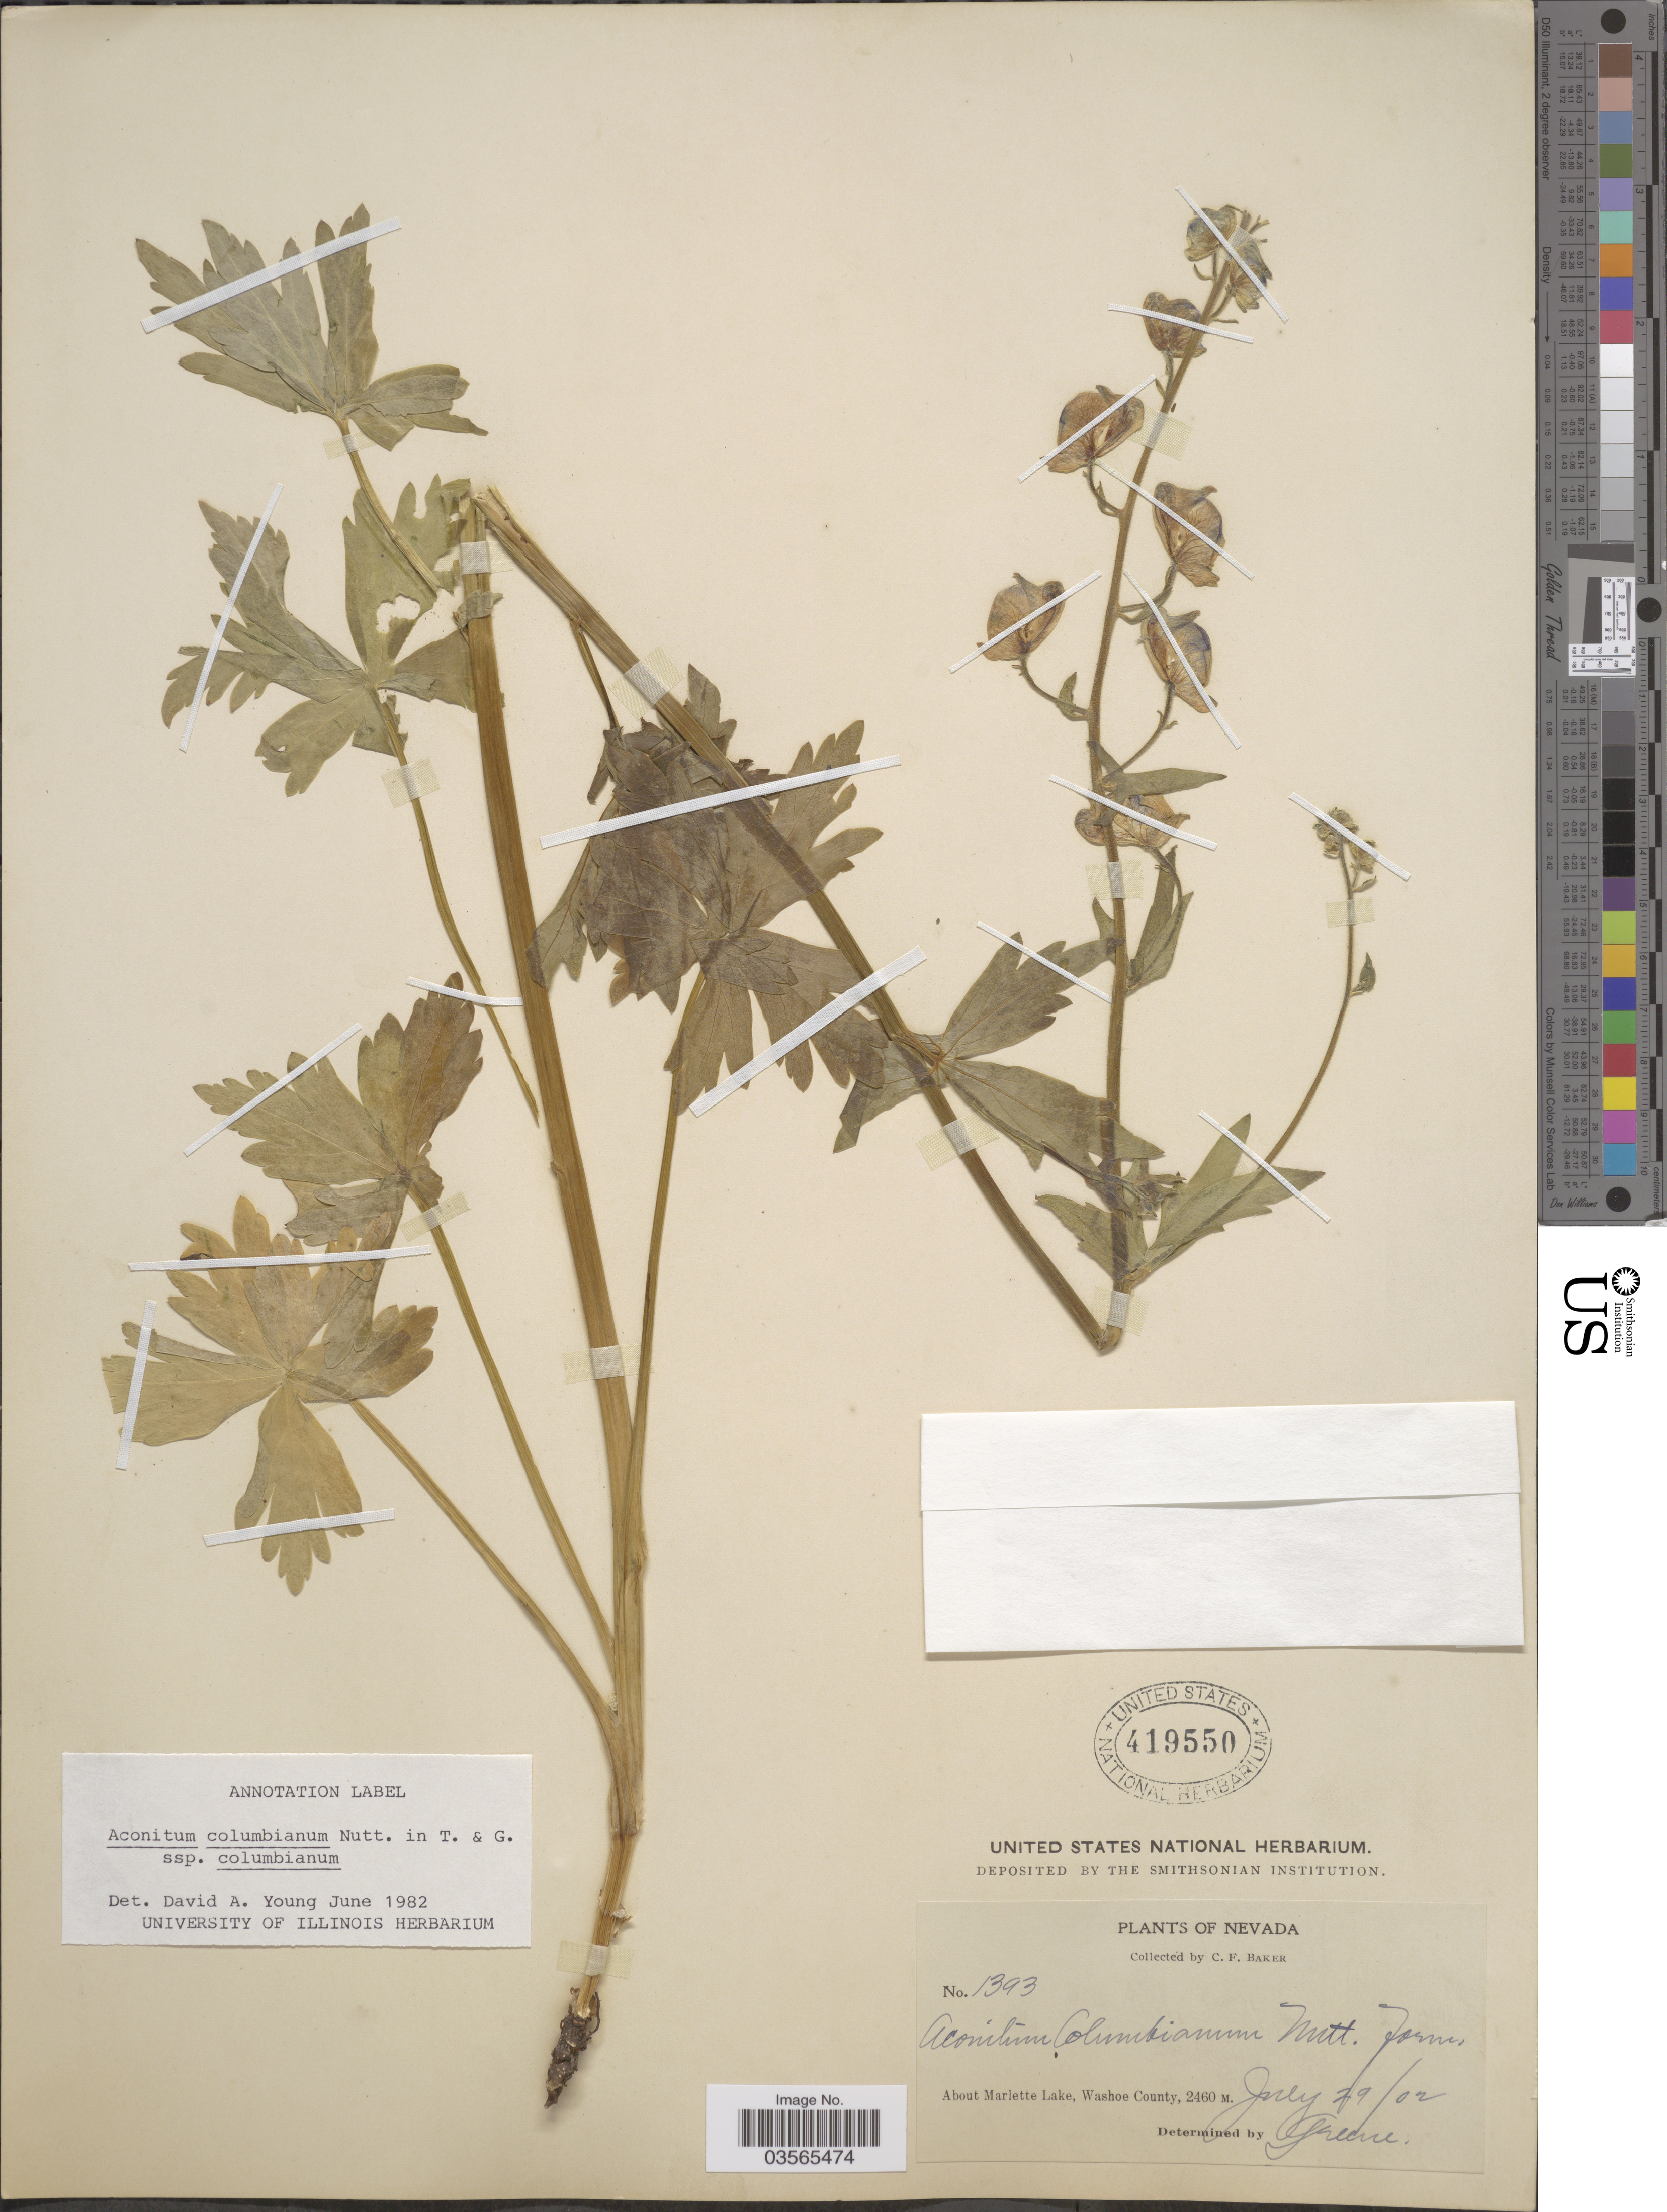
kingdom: Plantae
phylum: Tracheophyta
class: Magnoliopsida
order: Ranunculales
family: Ranunculaceae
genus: Aconitum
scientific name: Aconitum columbianum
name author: Nutt.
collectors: C. F. Baker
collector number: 1393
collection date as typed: Transcribed d/m/y: 29/7/2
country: United States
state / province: Nevada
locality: About Marlette Lake, Washoe County.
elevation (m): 2460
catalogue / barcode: US 419550